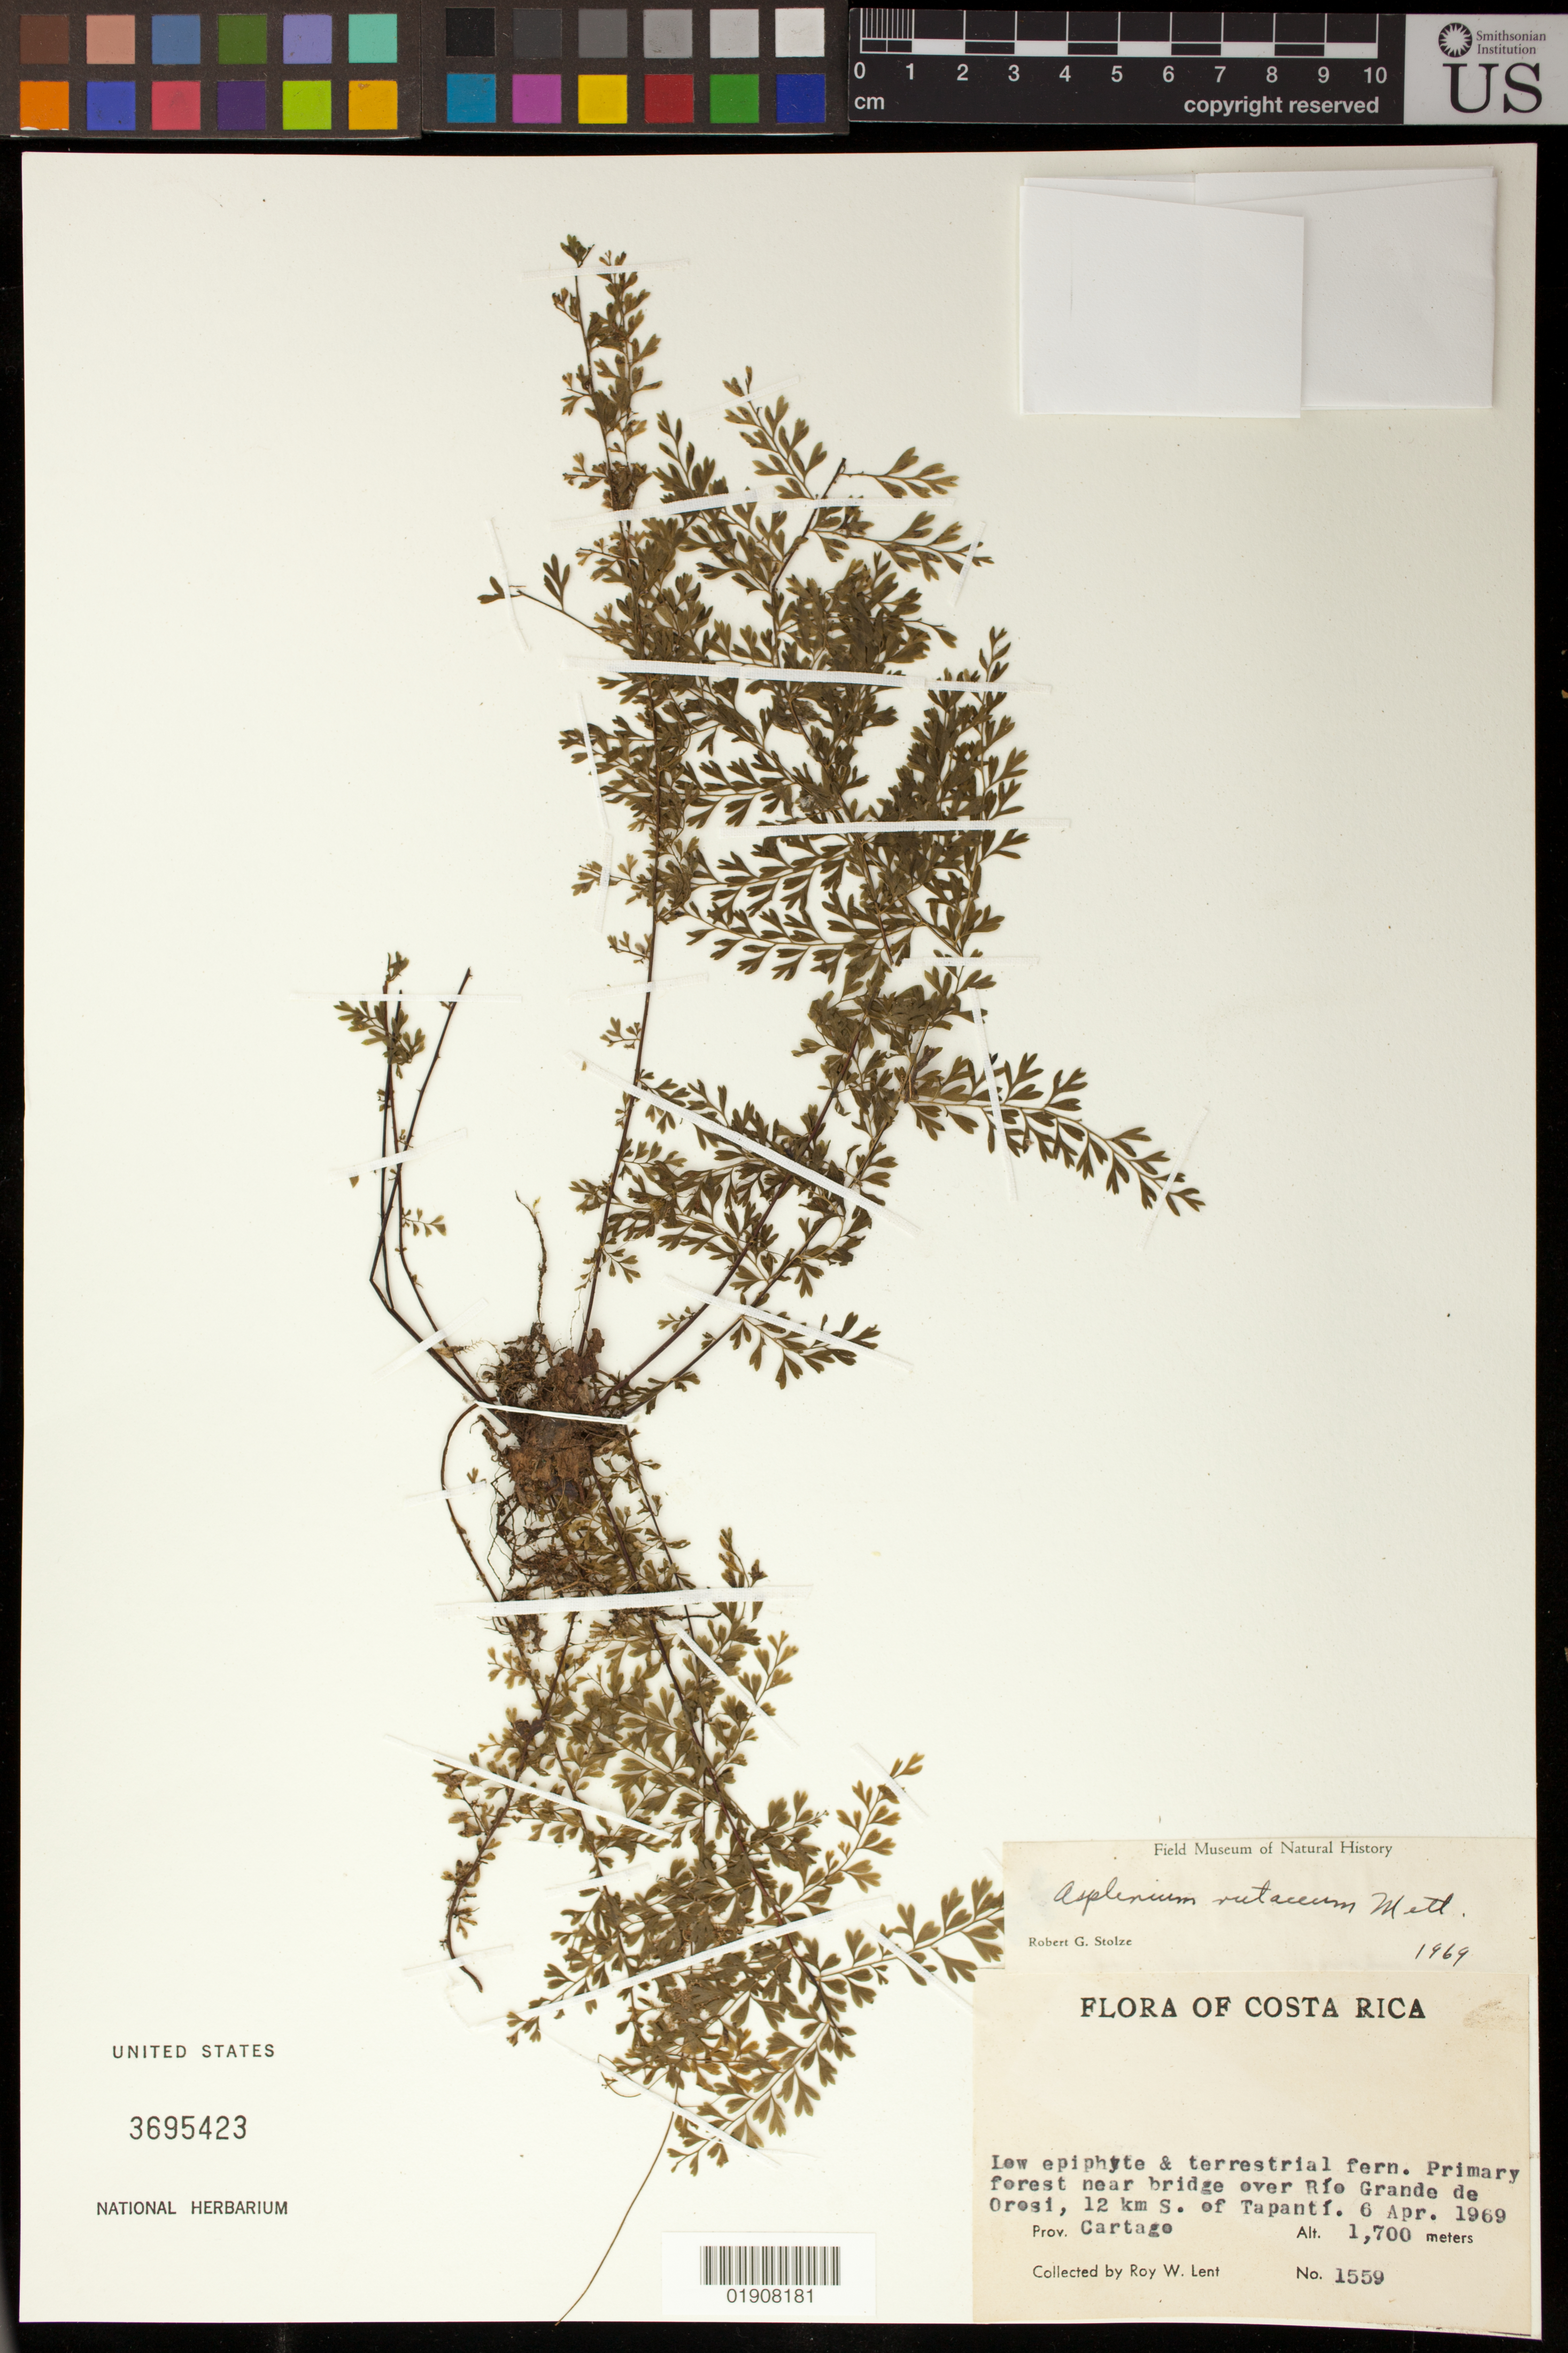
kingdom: Plantae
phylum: Tracheophyta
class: Polypodiopsida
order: Polypodiales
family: Aspleniaceae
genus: Asplenium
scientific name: Asplenium rutaceum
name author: (Willd.) Mett.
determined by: Stolze, R. G.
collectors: R. W. Lent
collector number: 1559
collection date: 1969-04-06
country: Costa Rica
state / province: Cartago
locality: Primary forest near bridge over Río Grande de Orosi, 12 km S. of Tapantí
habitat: Primary forest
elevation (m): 1700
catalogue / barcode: US 3695423